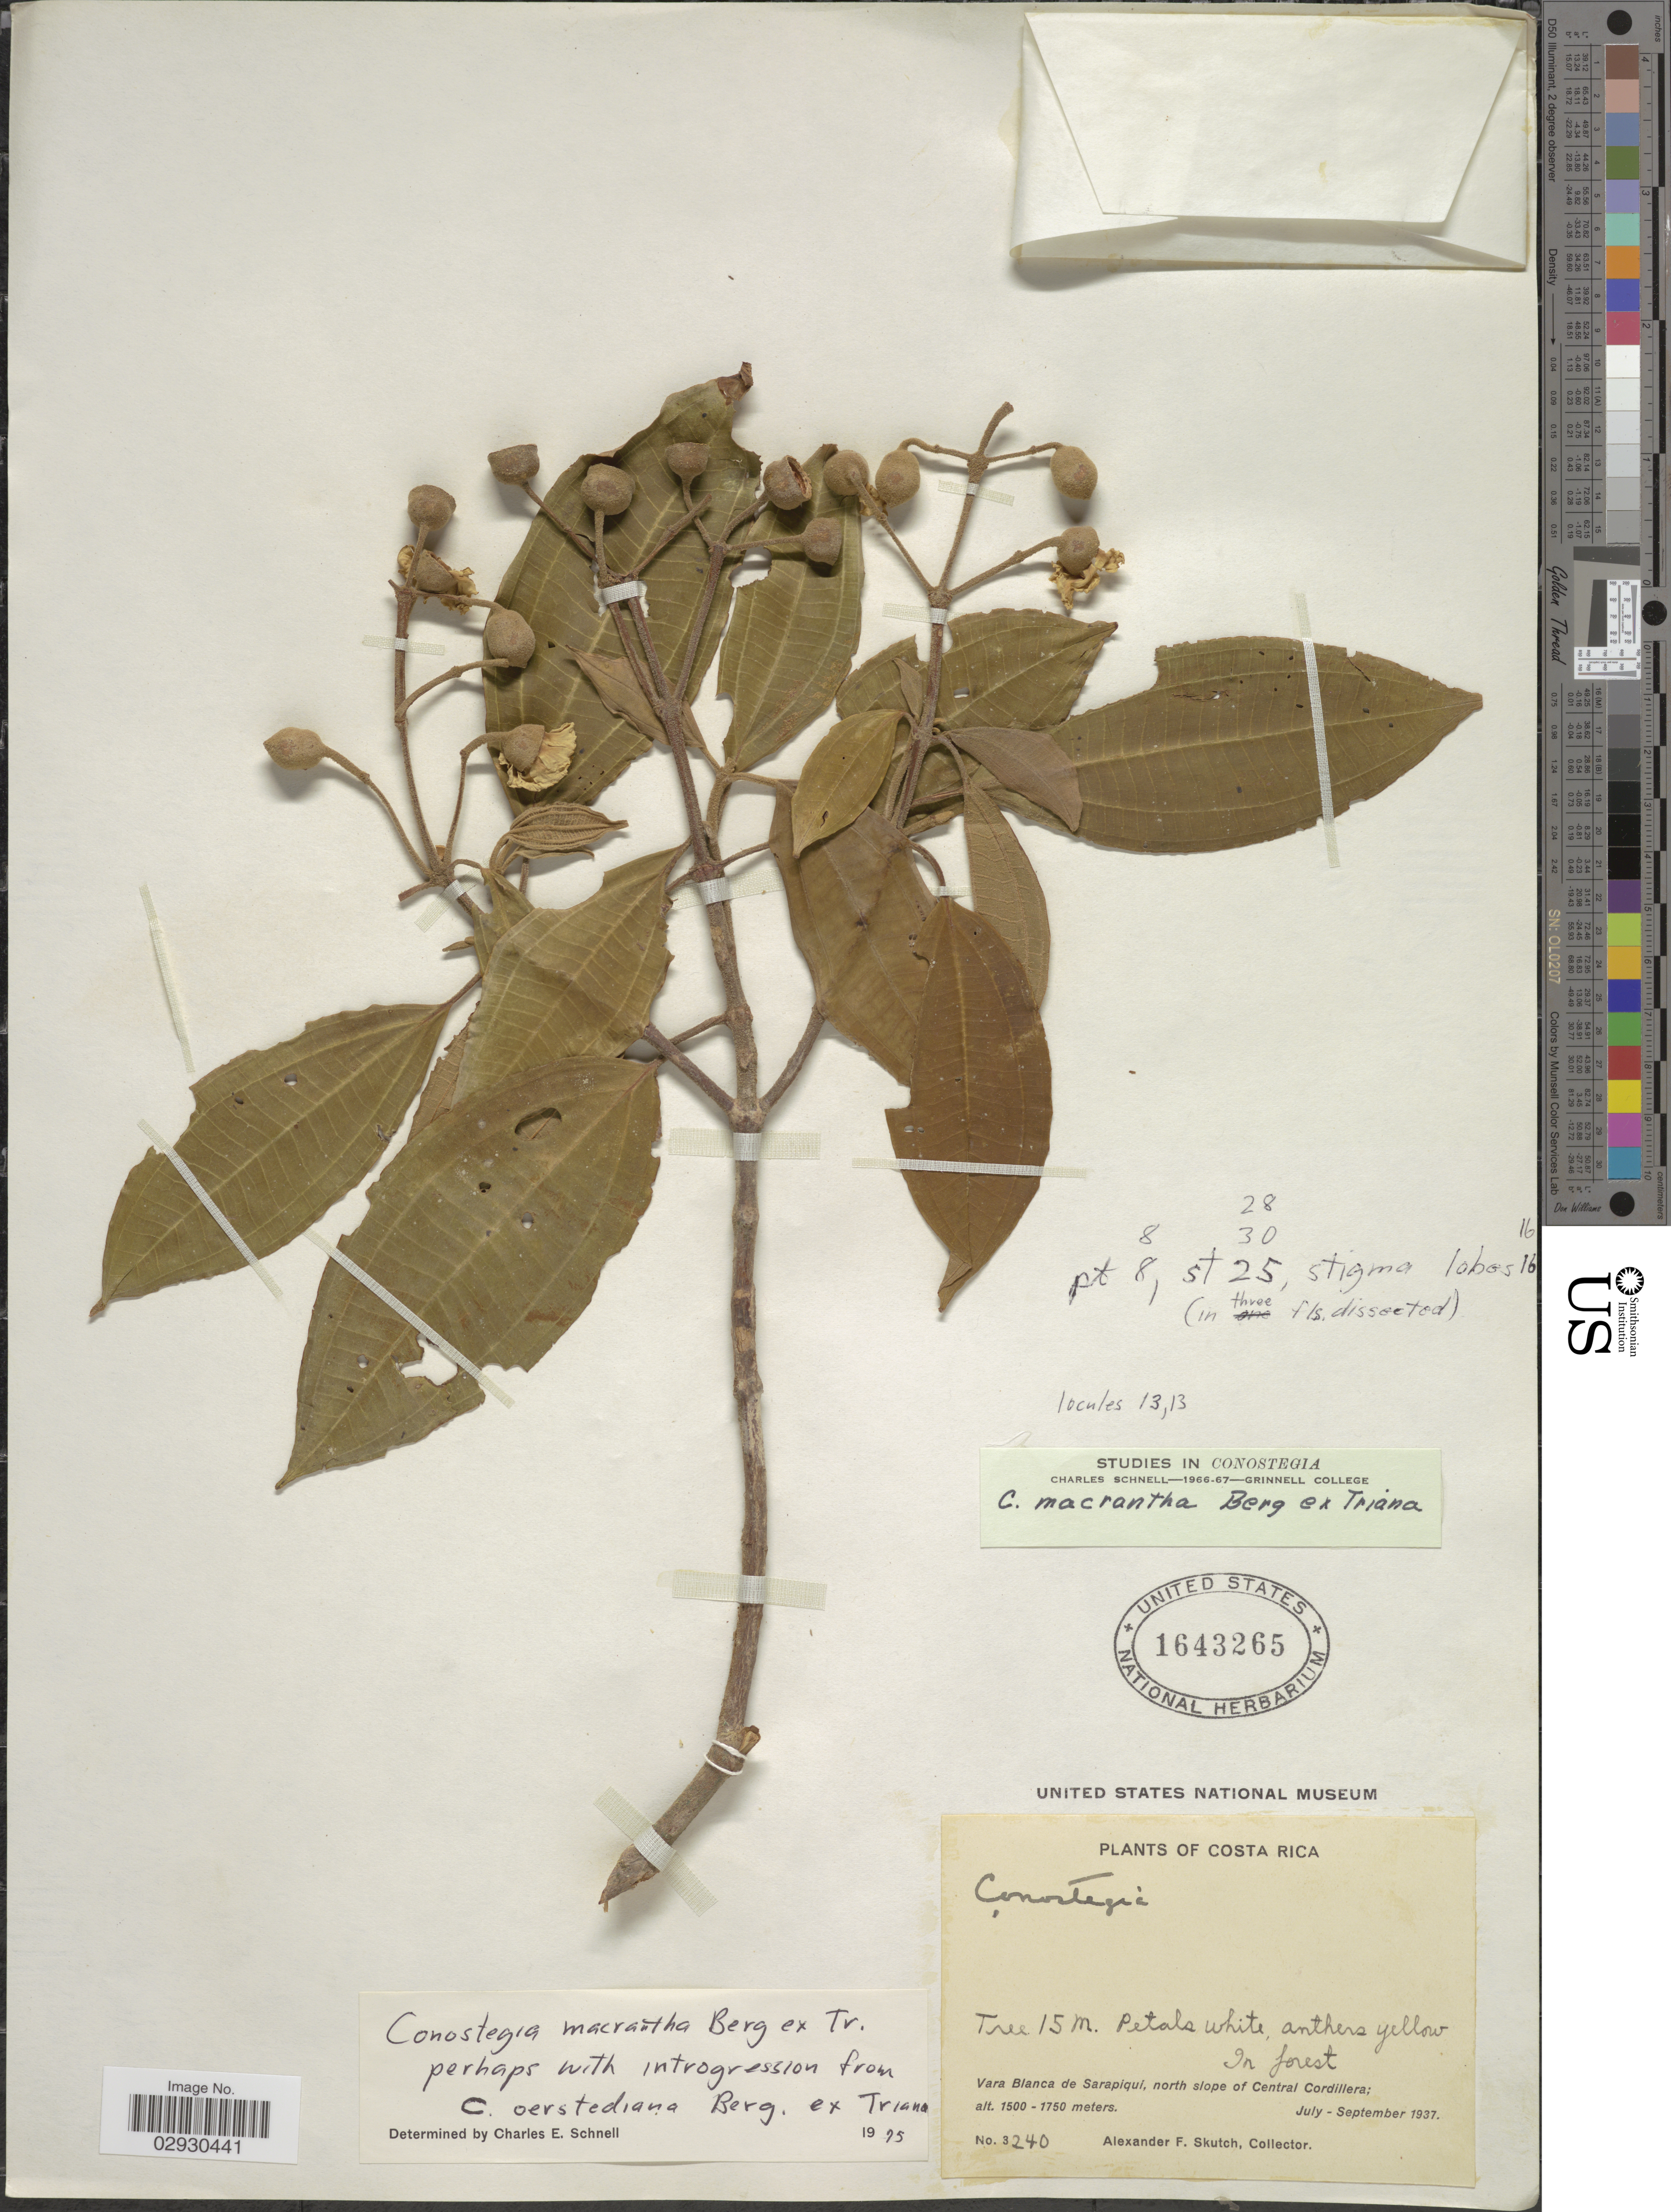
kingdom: Plantae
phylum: Tracheophyta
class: Magnoliopsida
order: Myrtales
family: Melastomataceae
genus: Conostegia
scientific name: Conostegia macrantha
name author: O. Berg ex Triana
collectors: A. F. Skutch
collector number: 3240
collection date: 1937-07/1937-09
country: Costa Rica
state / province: Heredia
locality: Vara Blanca de Sarapiquí, north slope of Central Cordillera.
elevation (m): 1500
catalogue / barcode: US 1643265